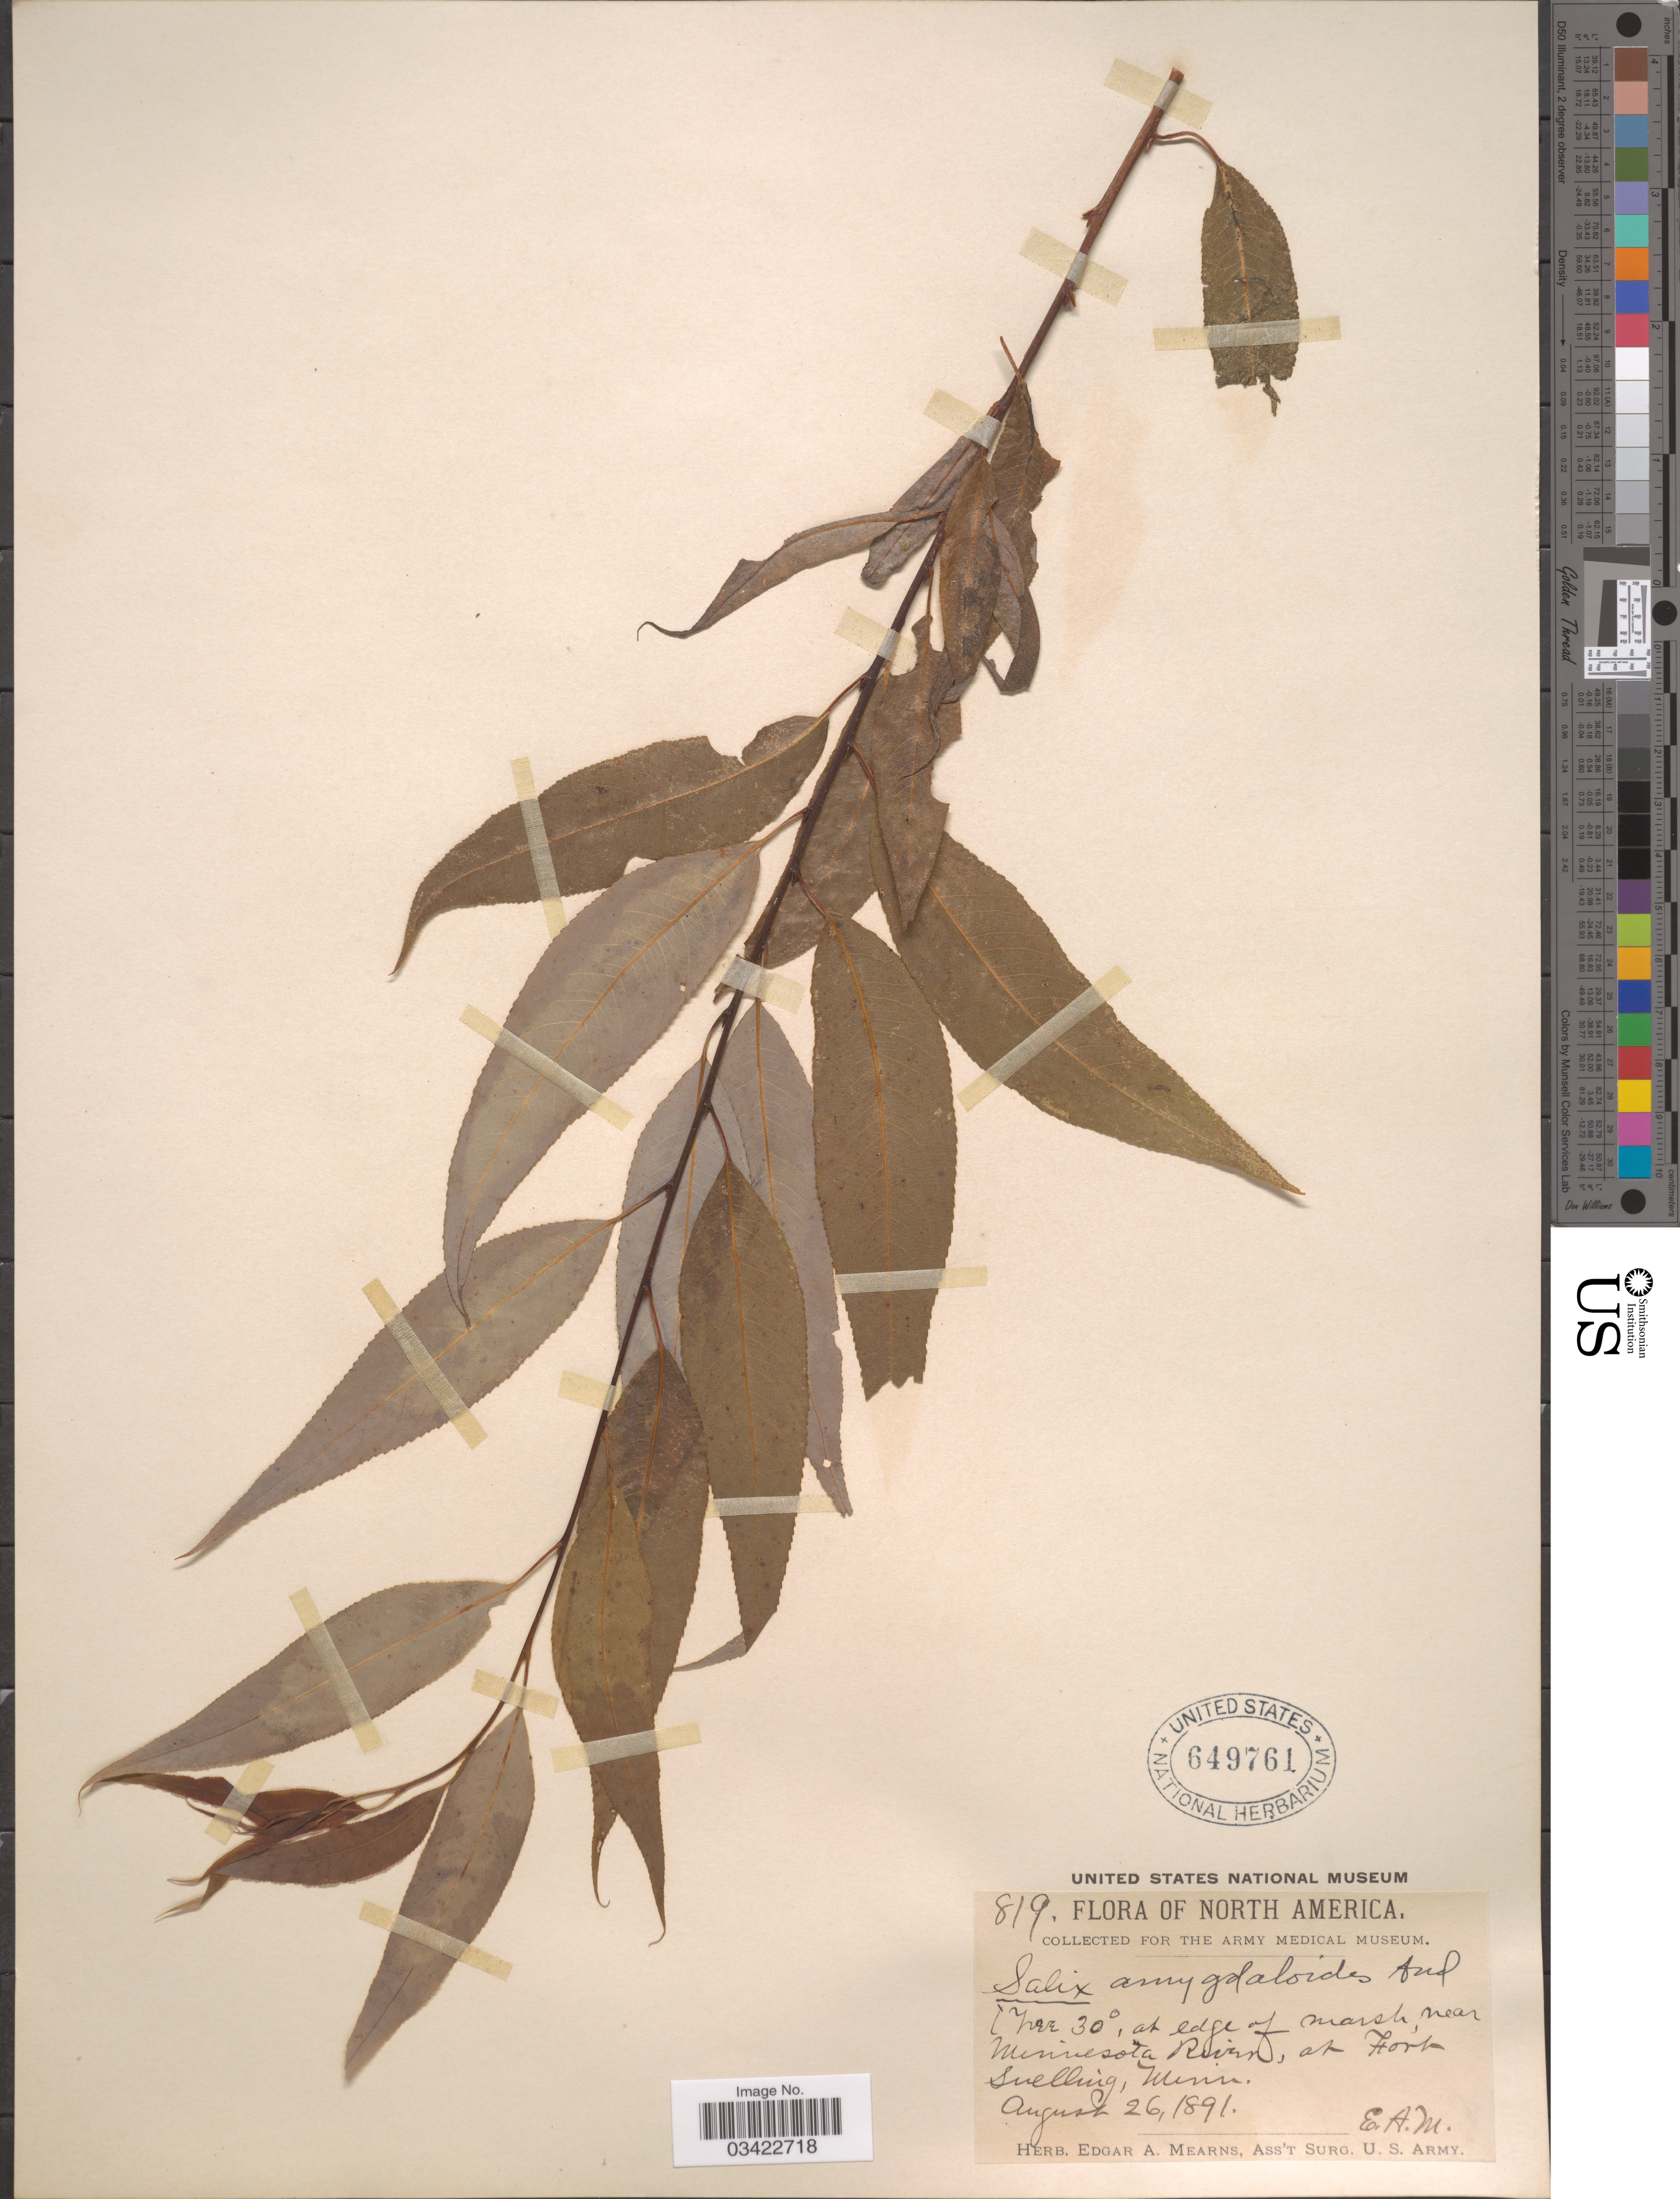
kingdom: Plantae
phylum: Tracheophyta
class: Magnoliopsida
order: Malpighiales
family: Salicaceae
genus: Salix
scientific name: Salix amygdaloides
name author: Andersson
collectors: E. A. Mearns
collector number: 819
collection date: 1891-08-26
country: United States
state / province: Minnesota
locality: Near Minnesota River, at Fort Snelling.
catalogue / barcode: US 649761